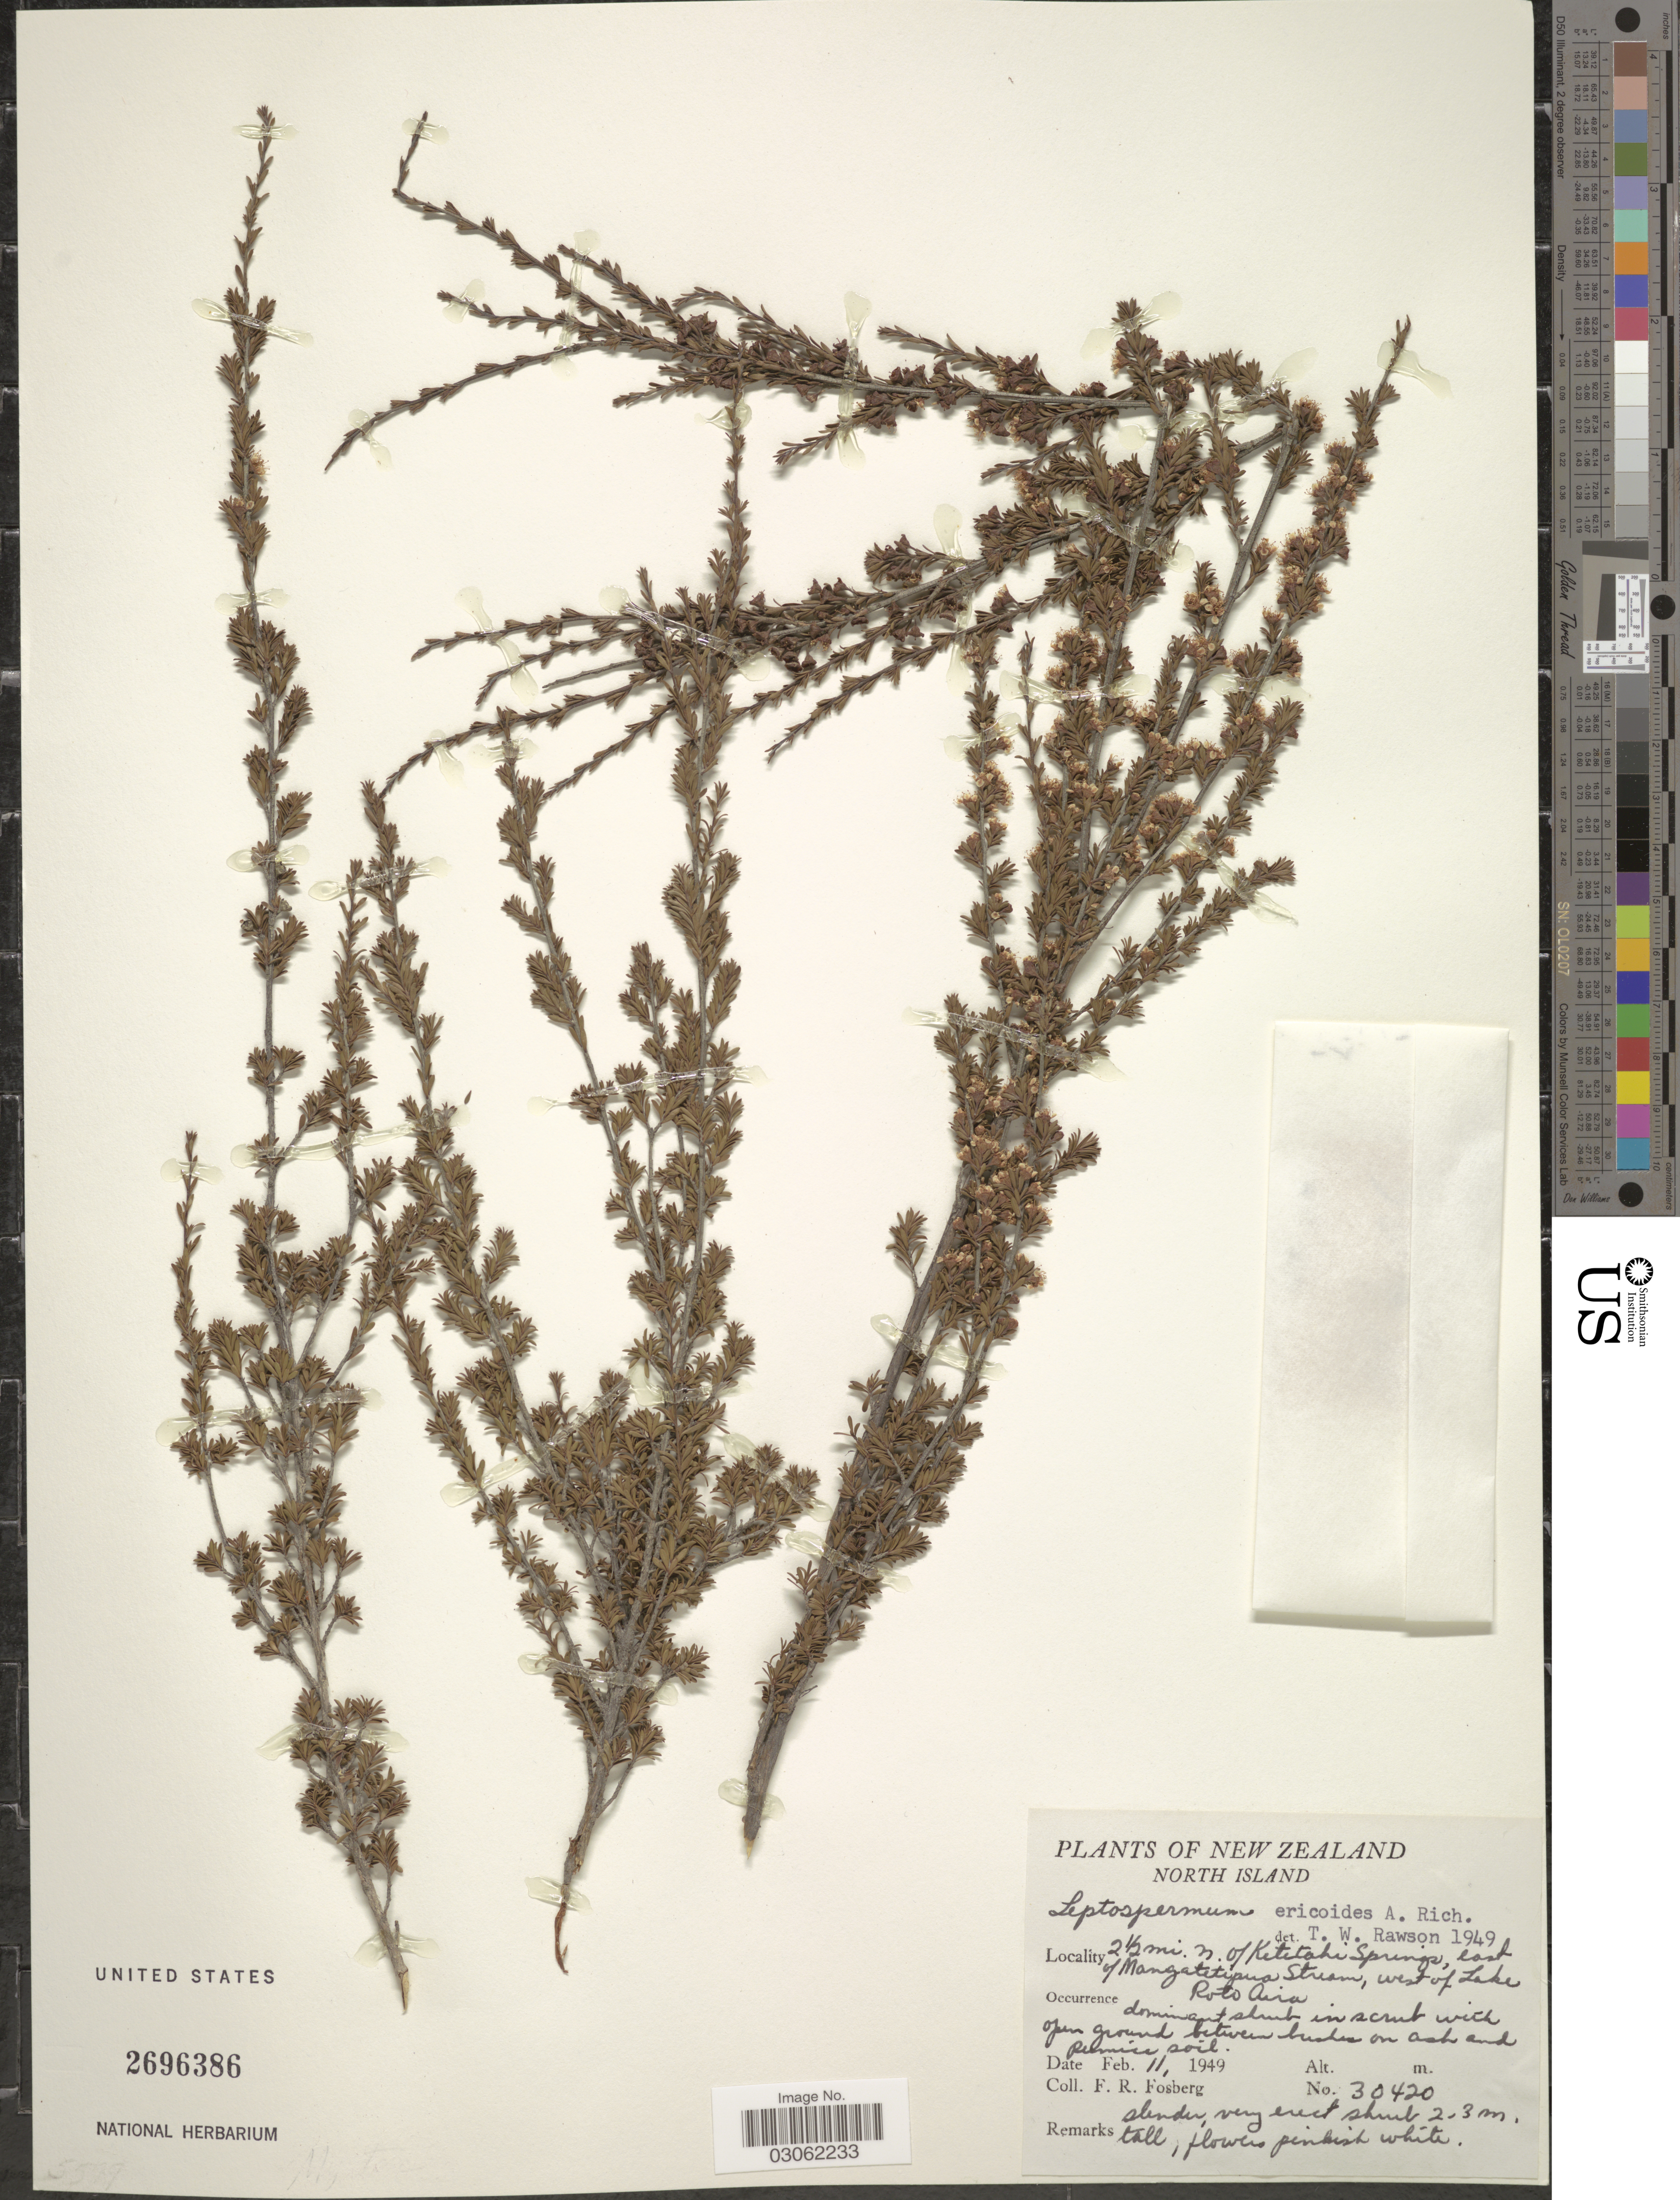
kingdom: Plantae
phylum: Tracheophyta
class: Magnoliopsida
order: Myrtales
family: Myrtaceae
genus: Kunzea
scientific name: Kunzea serotina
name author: de Lange & Toelken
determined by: Strong, Mark T., (BOT), Smithsonian Institution - National Museum of Natural History (UNITED STATES)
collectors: F. R. Fosberg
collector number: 30420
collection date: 1949-02-11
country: New Zealand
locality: North Island. 2 1/2 mi. n. of Ketetahi springs, east of Mangatetipua Stream, west of Lake Rotoaira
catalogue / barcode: US 2696386